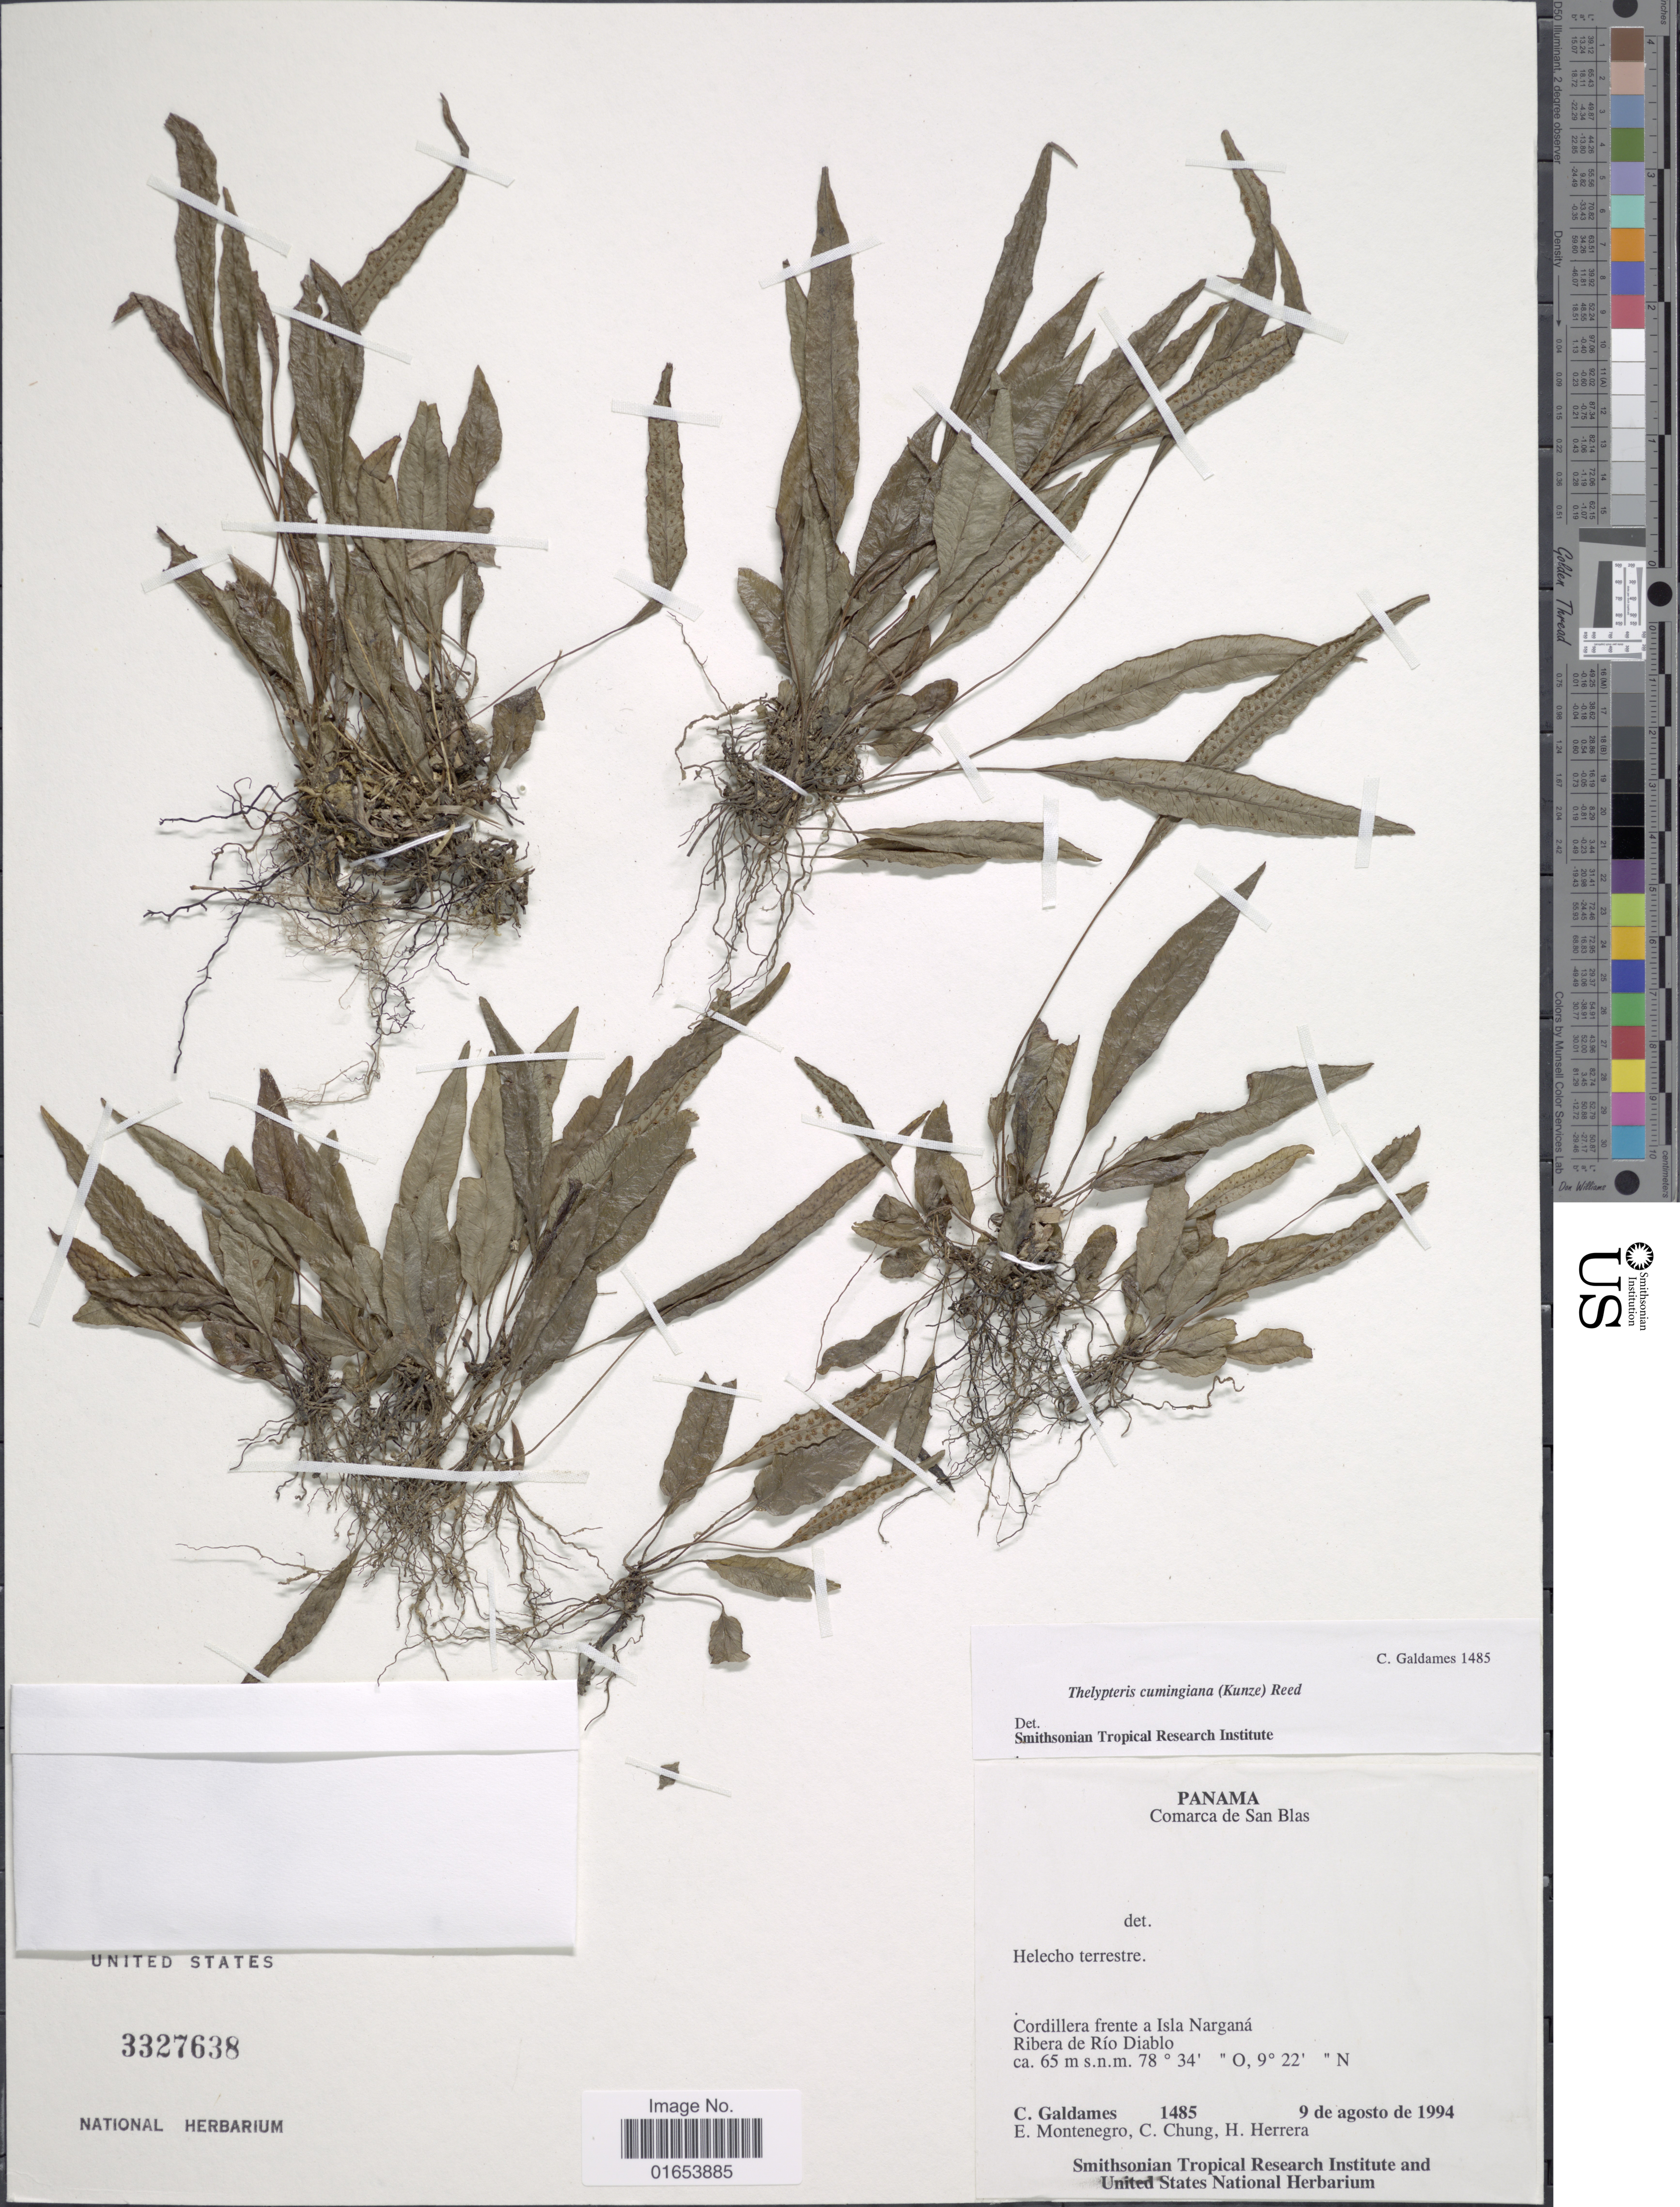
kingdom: Plantae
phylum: Tracheophyta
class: Polypodiopsida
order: Polypodiales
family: Thelypteridaceae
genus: Goniopteris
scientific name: Goniopteris cumingiana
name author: (Kunze) de Jonch. & Sen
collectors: C. Galdames, E. Montenegro, C. Chung & H. Herrera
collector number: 1485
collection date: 1994-08-09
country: Panama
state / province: Kuna Yala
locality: Panama, Comarca de San Blas, Cordillera frente a Isla Nargana, Ribera de Rio Diablo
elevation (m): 65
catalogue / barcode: US 3327638